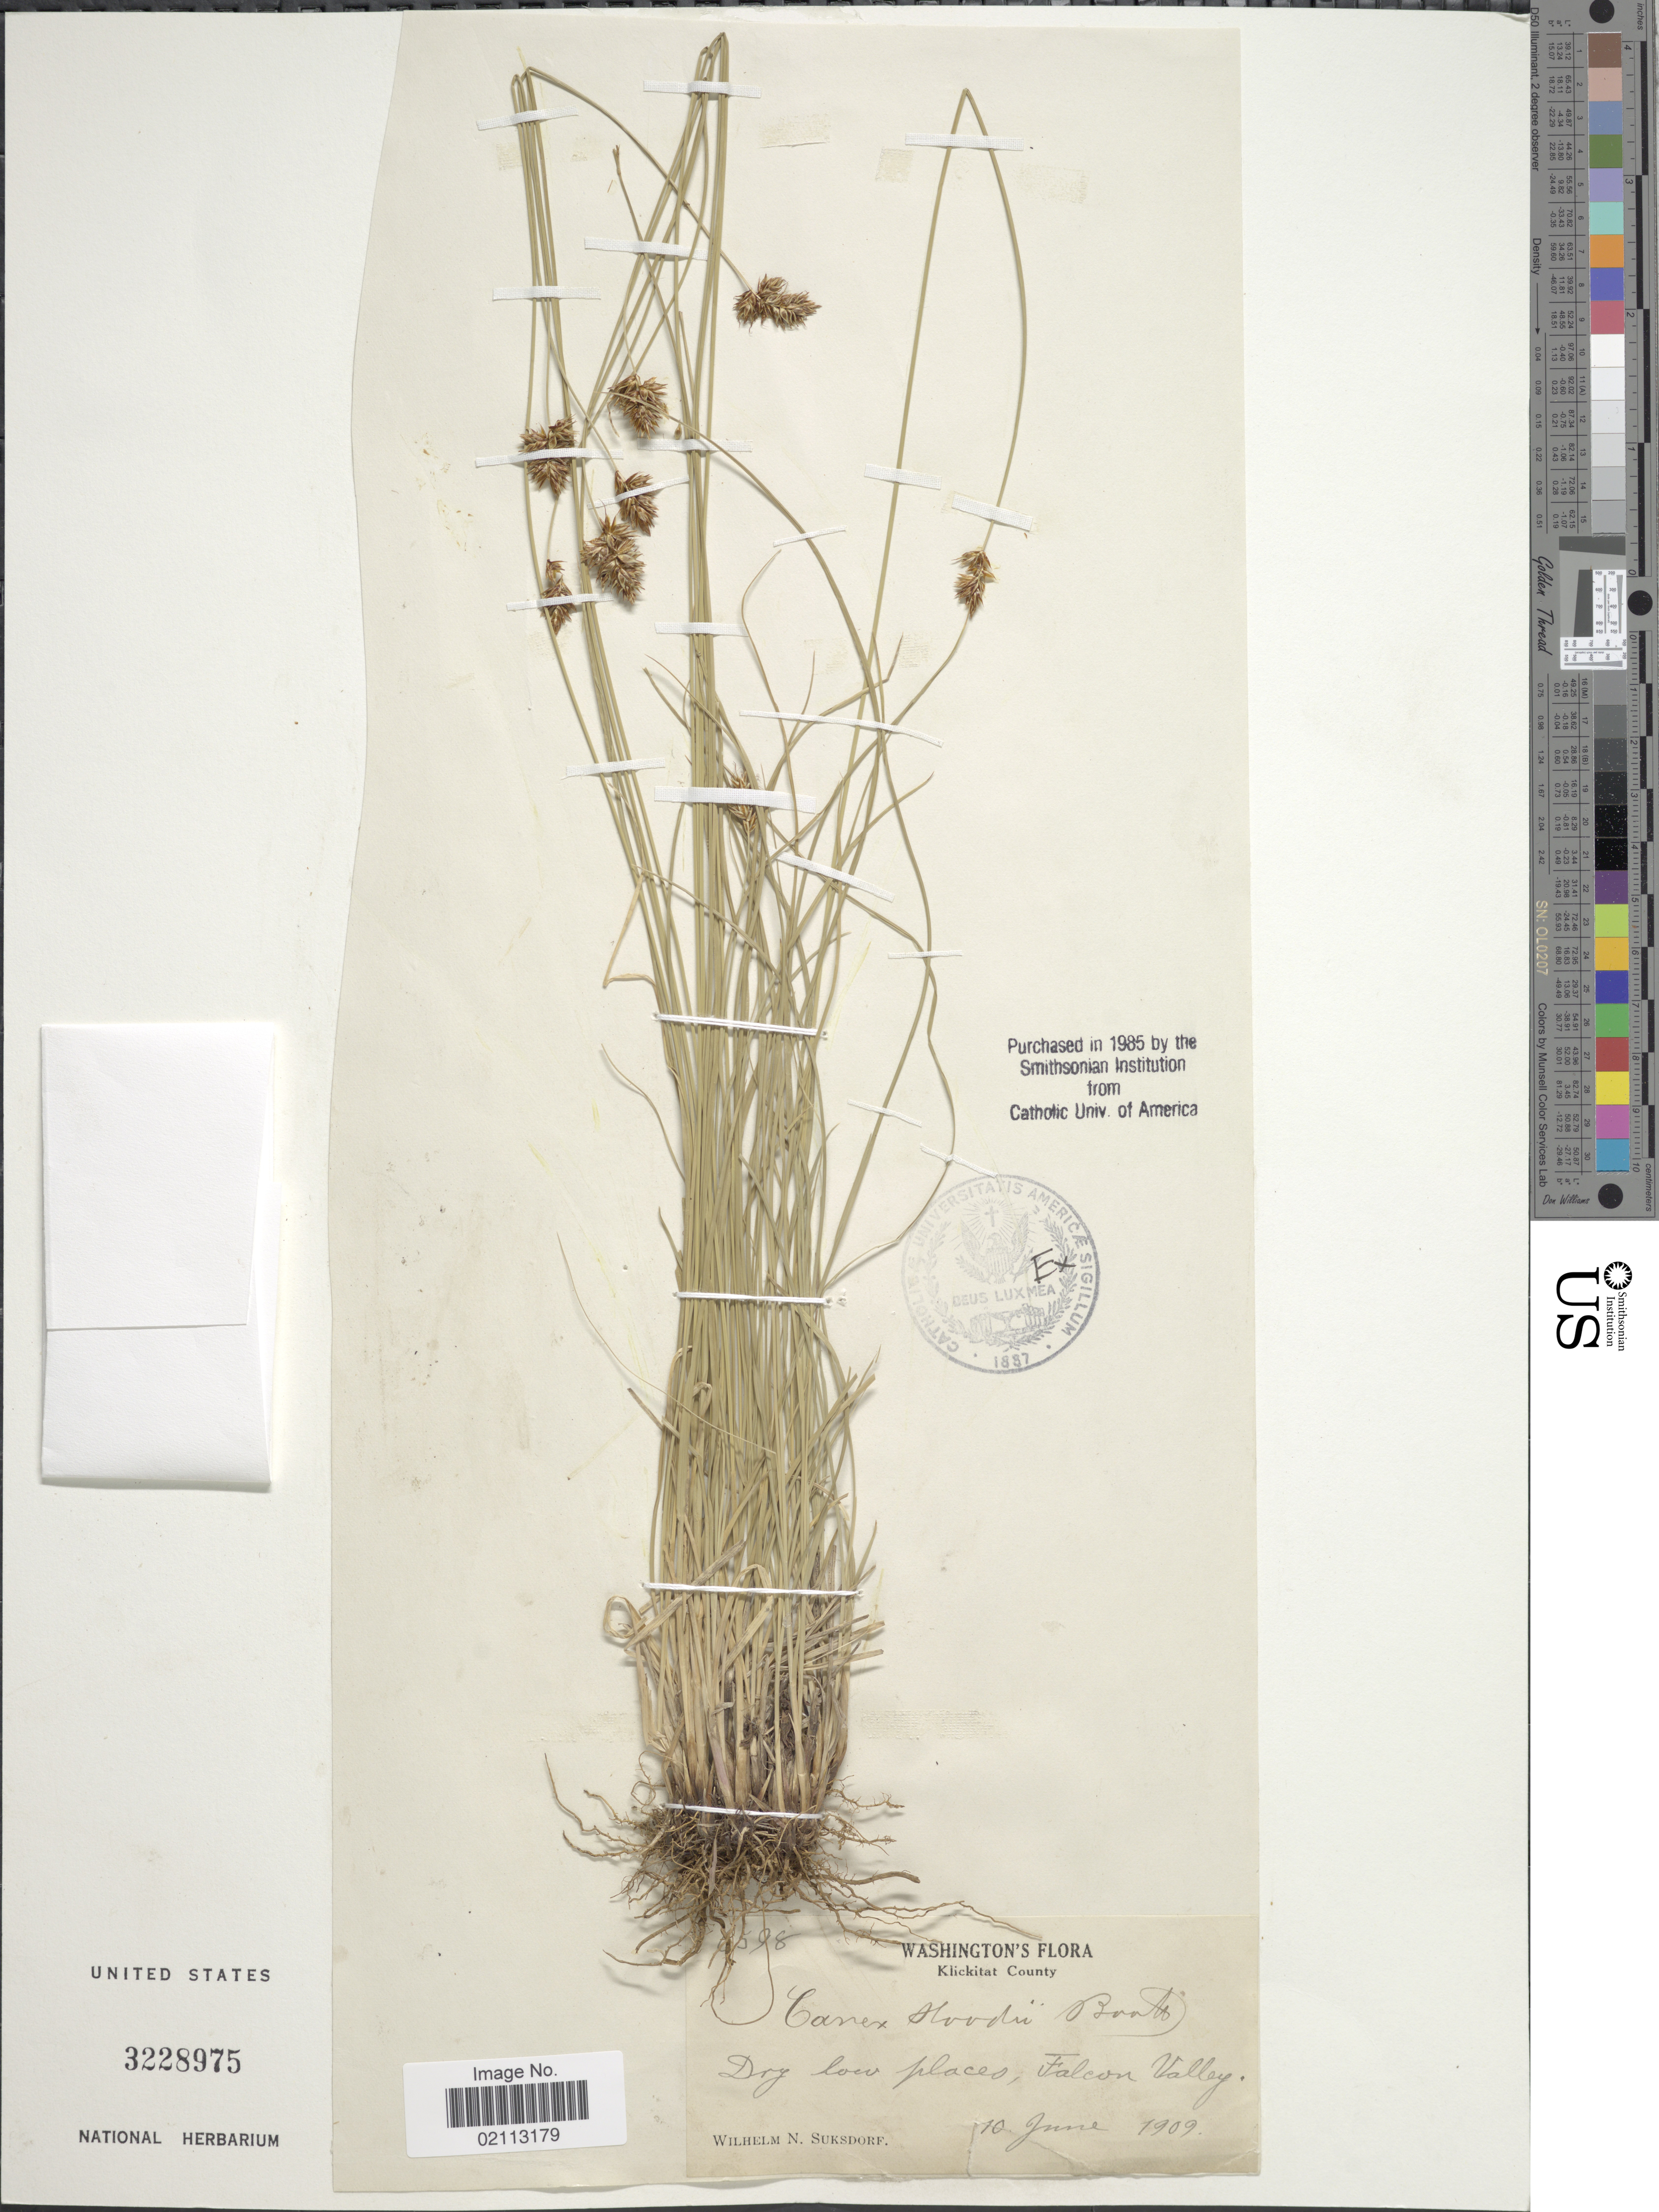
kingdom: Plantae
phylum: Tracheophyta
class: Liliopsida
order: Poales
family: Cyperaceae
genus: Carex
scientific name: Carex hoodii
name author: Boott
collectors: W. N. Suksdorf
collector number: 6596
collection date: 1909-06-10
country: United States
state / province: Washington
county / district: Klickitat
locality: Klickitat County, Falcon Valley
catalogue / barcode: US 3228975